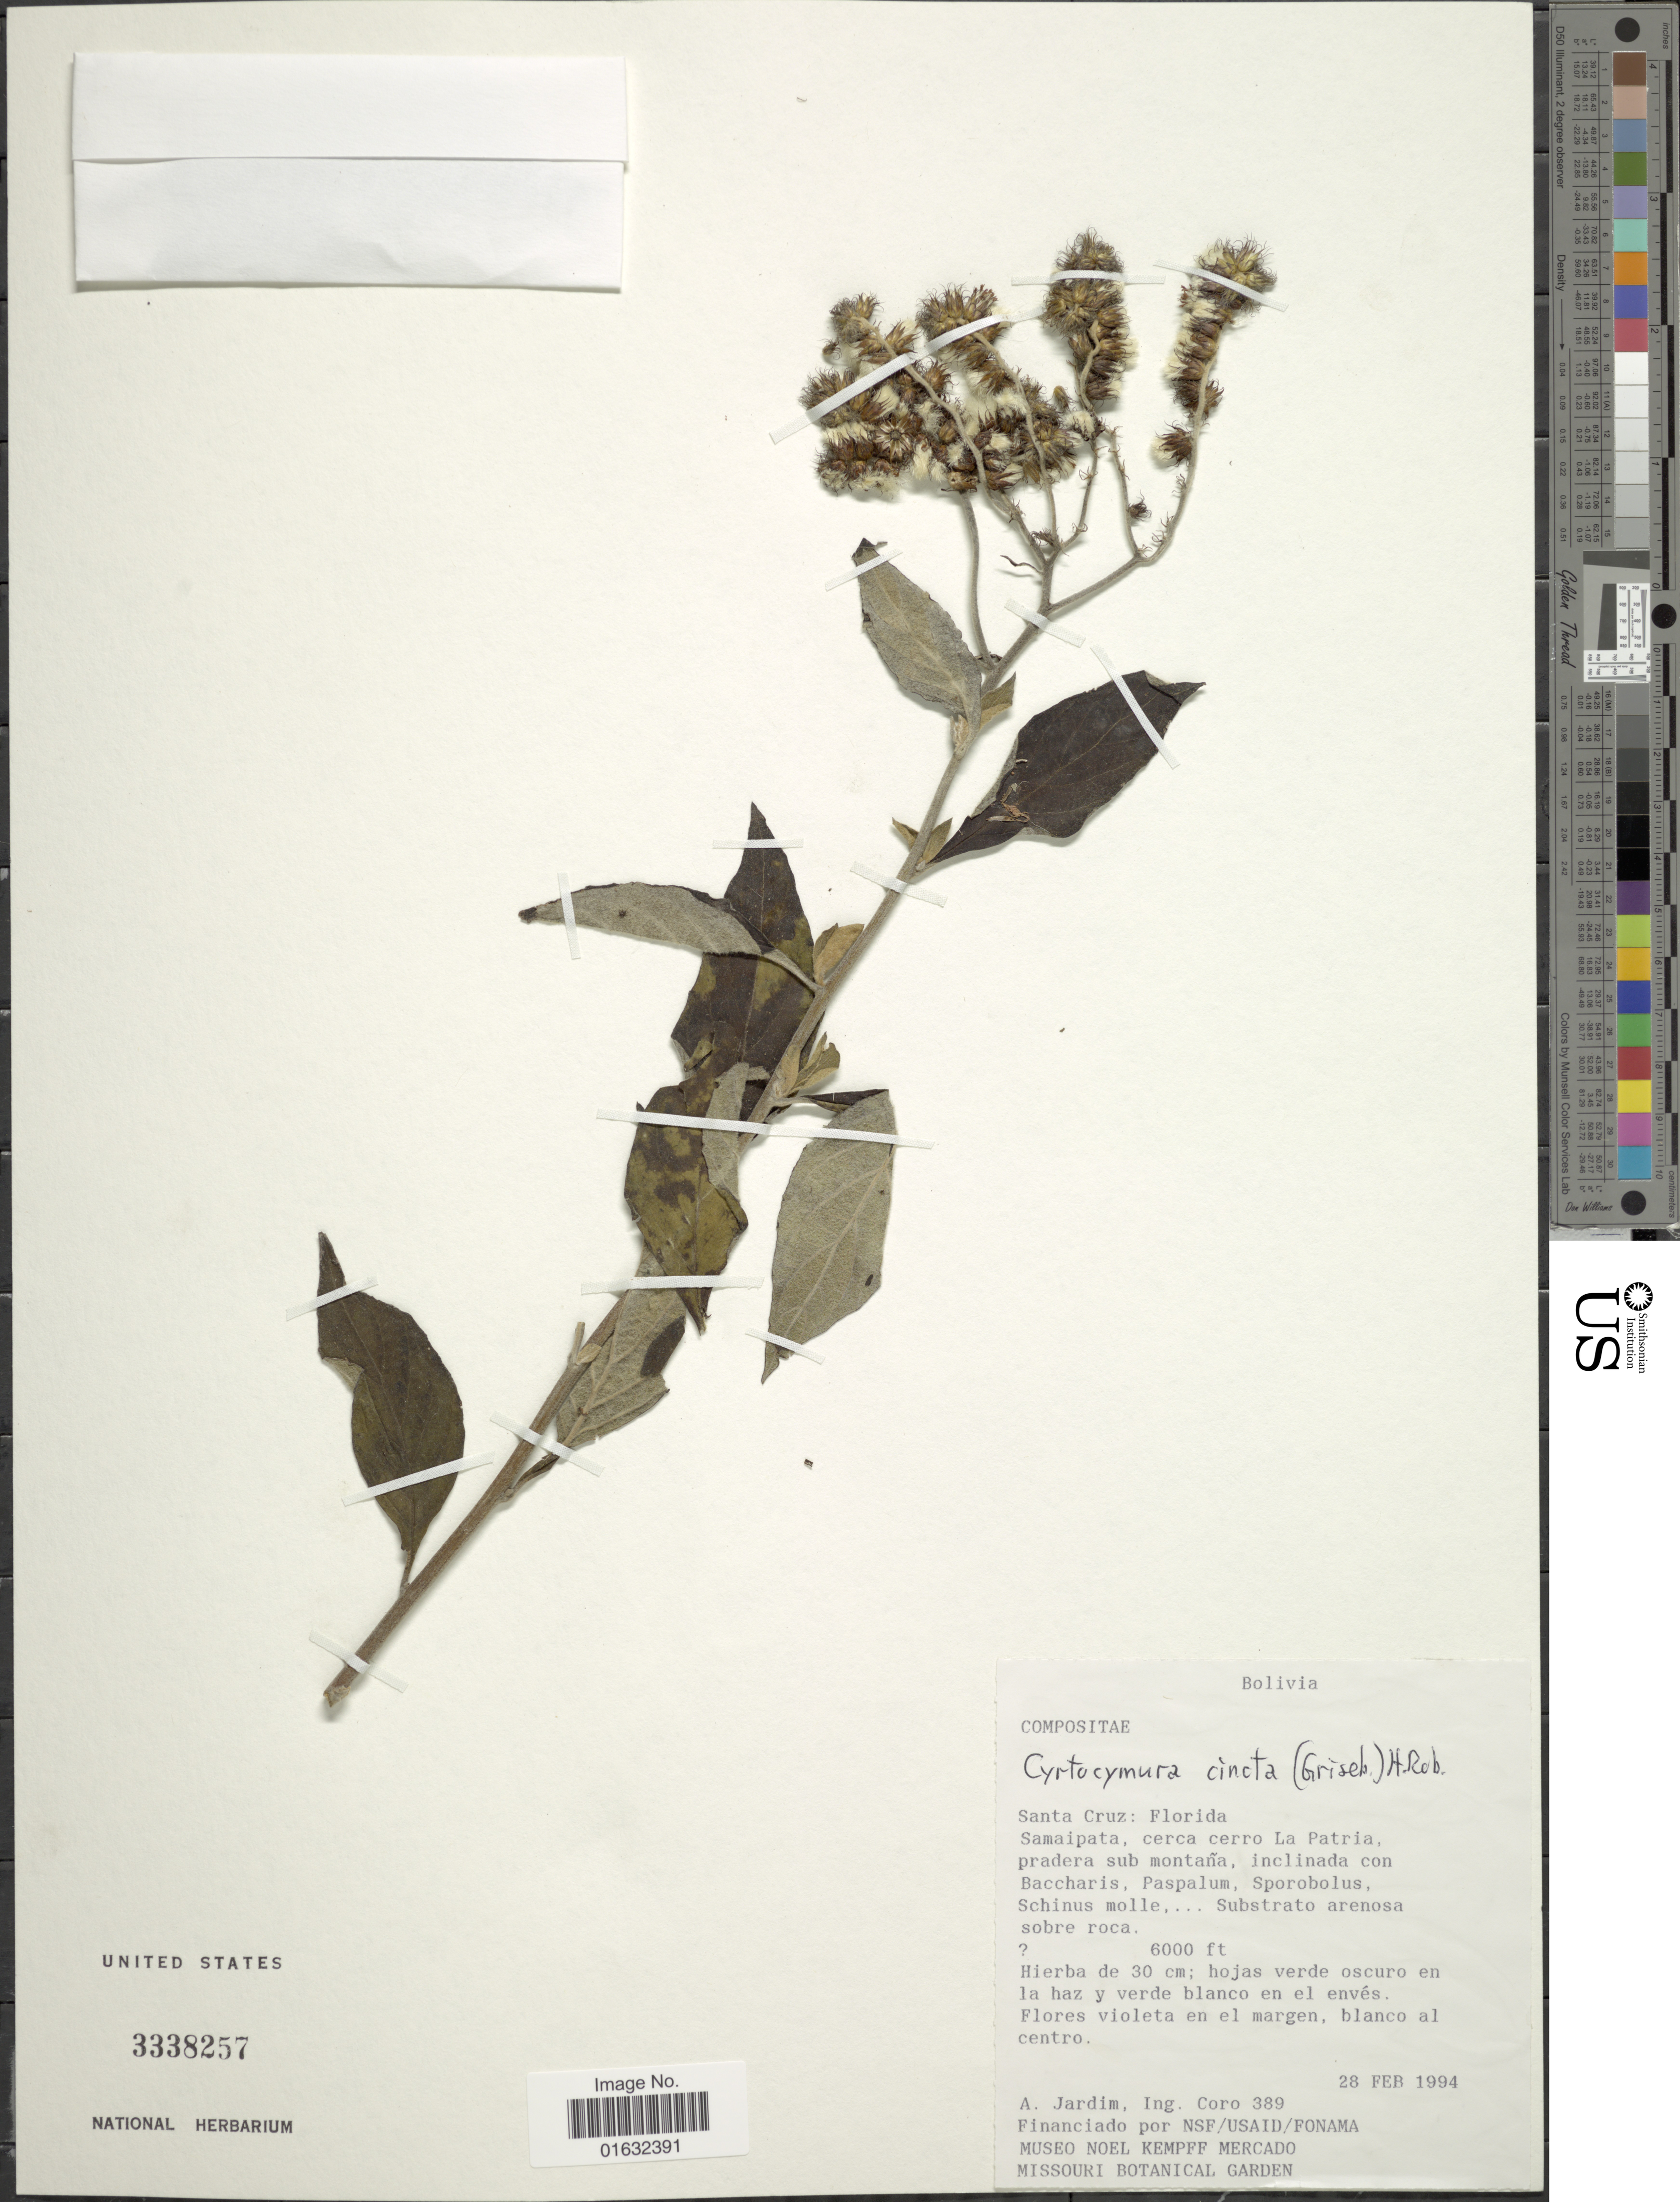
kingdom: Plantae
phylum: Tracheophyta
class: Magnoliopsida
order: Asterales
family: Asteraceae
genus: Cyrtocymura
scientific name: Cyrtocymura cincta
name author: (Griseb.) H. Rob.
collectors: A. Jardim & I. Coro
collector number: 389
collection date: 1994-02-28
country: Bolivia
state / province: Santa Cruz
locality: Florida, Samaipata, cerca cerro La Patria, pradera sub montaña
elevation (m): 1829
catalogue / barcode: US 3338257